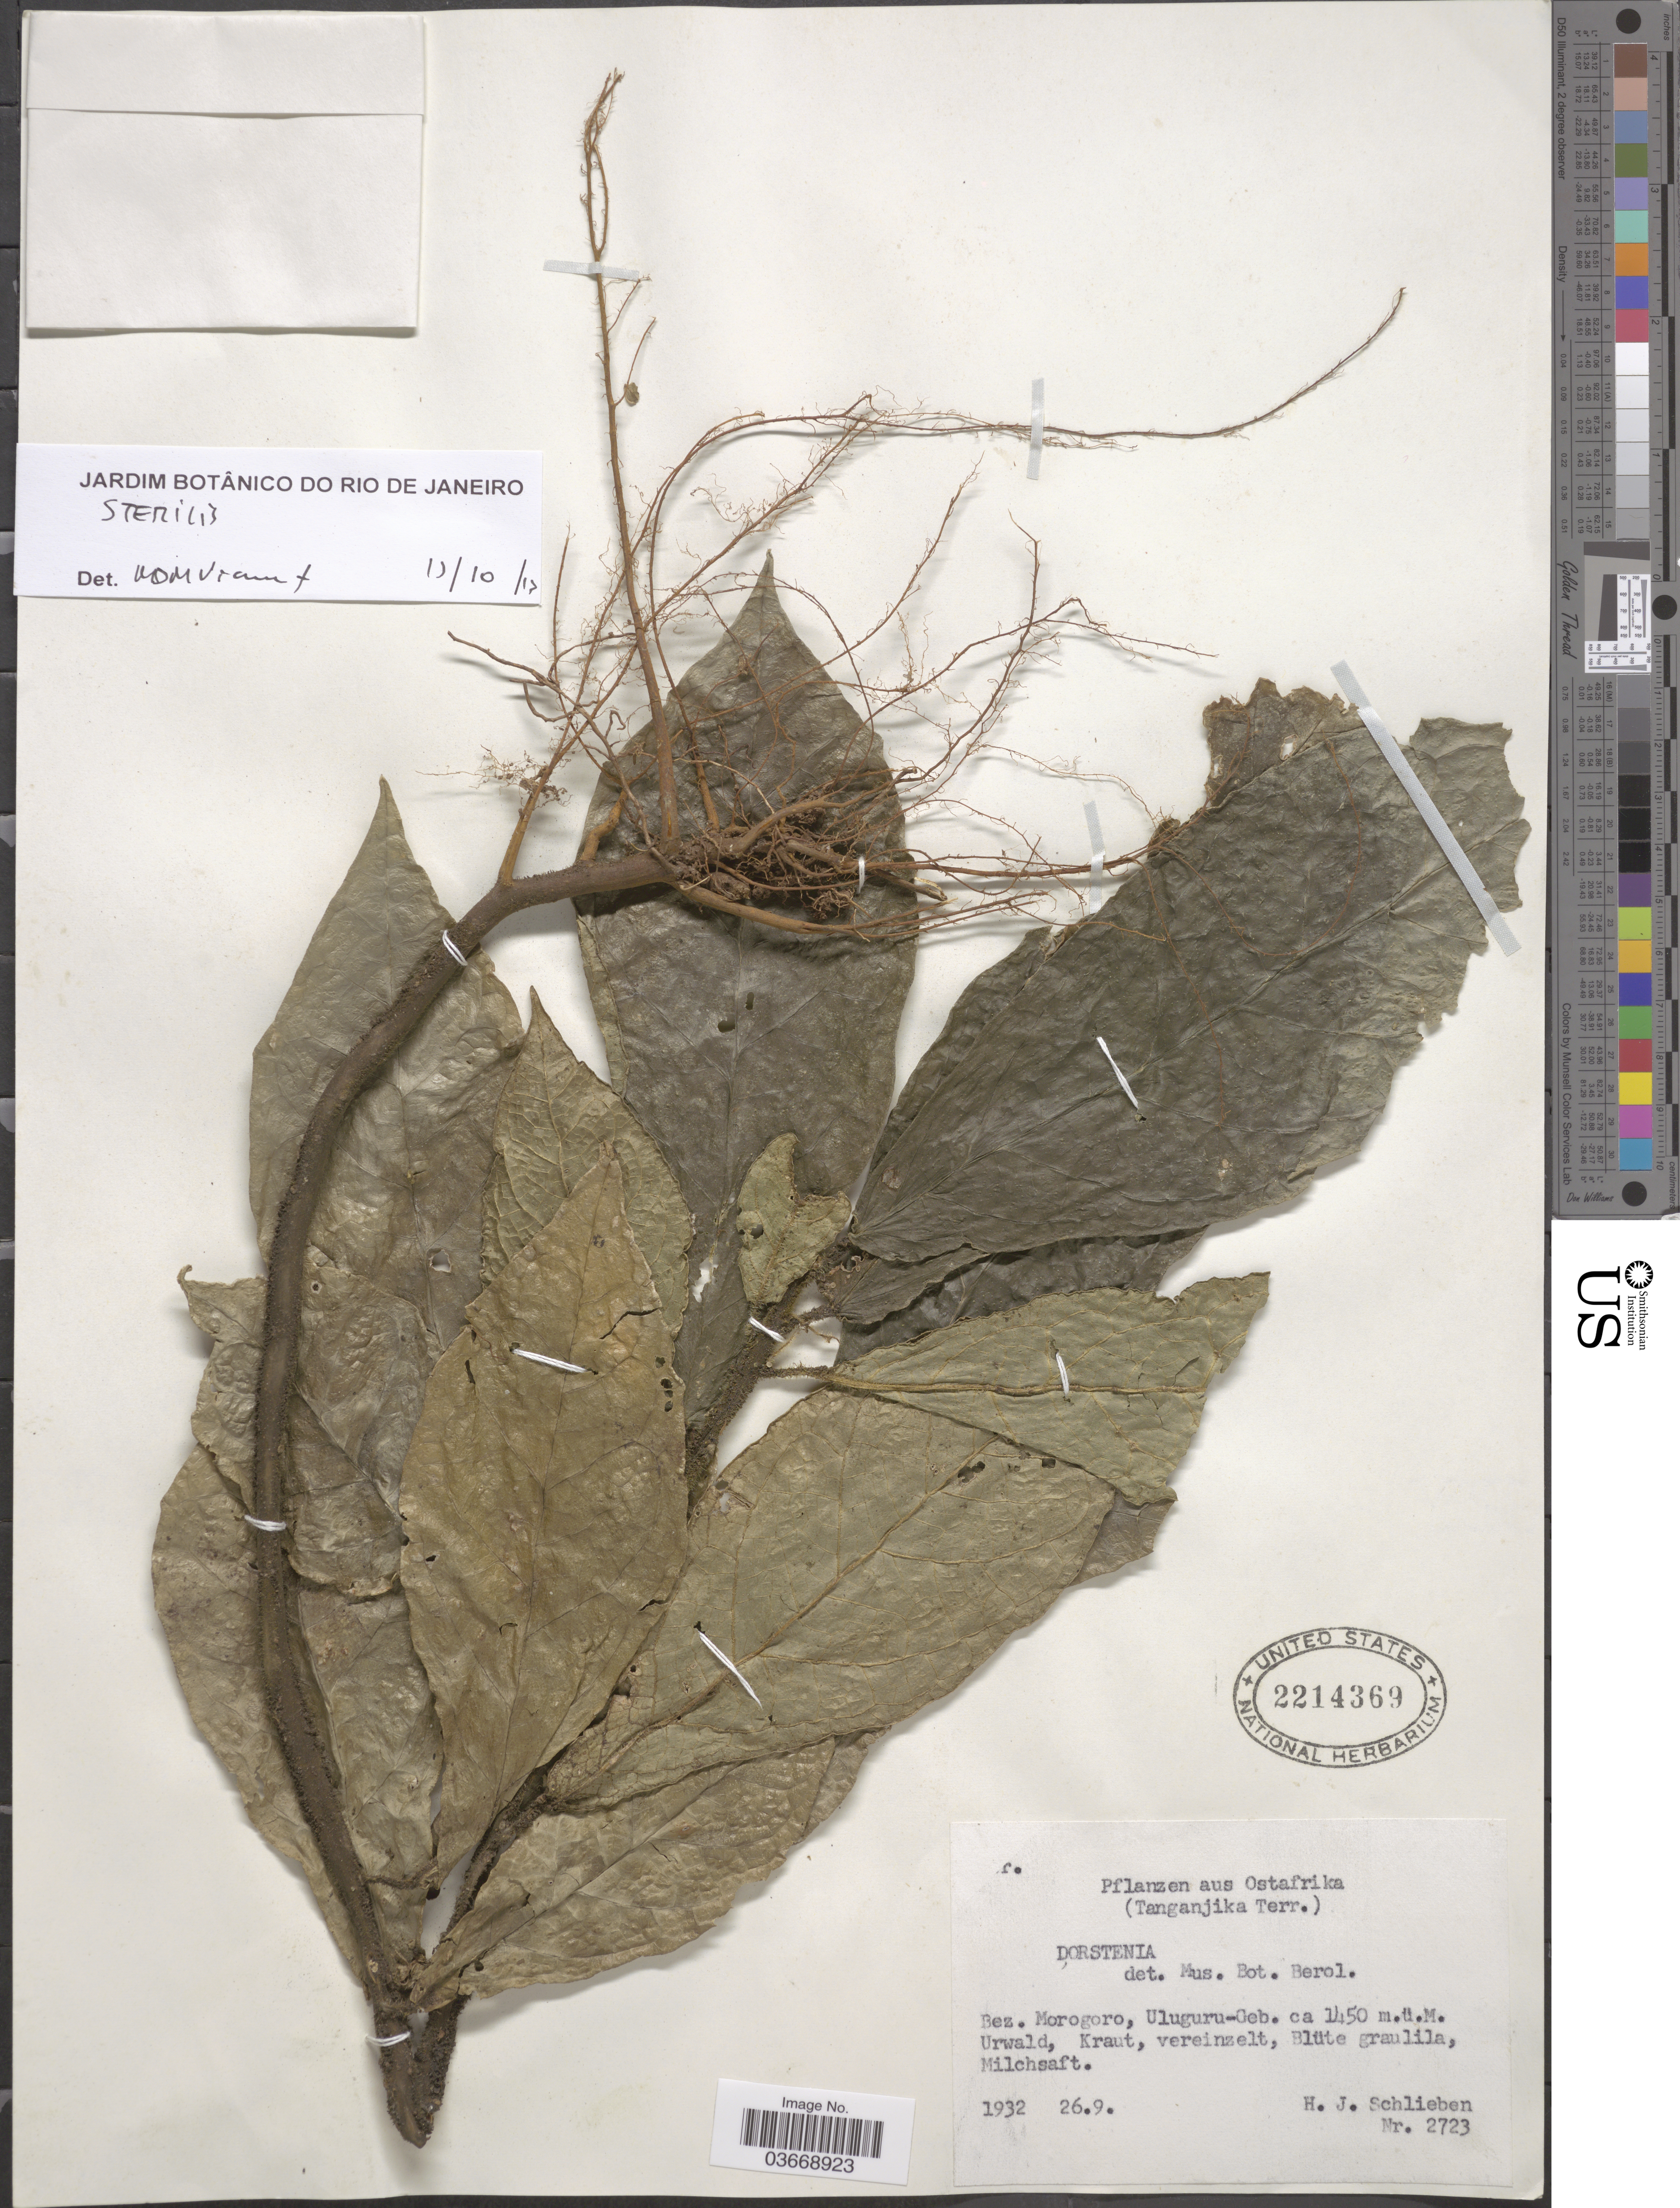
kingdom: Plantae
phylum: Tracheophyta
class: Magnoliopsida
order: Rosales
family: Moraceae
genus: Dorstenia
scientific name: Dorstenia sp.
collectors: H. J. Schlieben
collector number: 2723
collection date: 1932-09-26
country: Tanzania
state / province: Morogoro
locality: Ostafrika (Tanganjika Terr.) Bez. Morogoro, Uluguru-Geb. ca 1450 m.ü.M. Urwald, Kraut, vereinzelt, Blüte graulina, Milchsaft.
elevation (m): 1450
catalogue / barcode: US 2214369